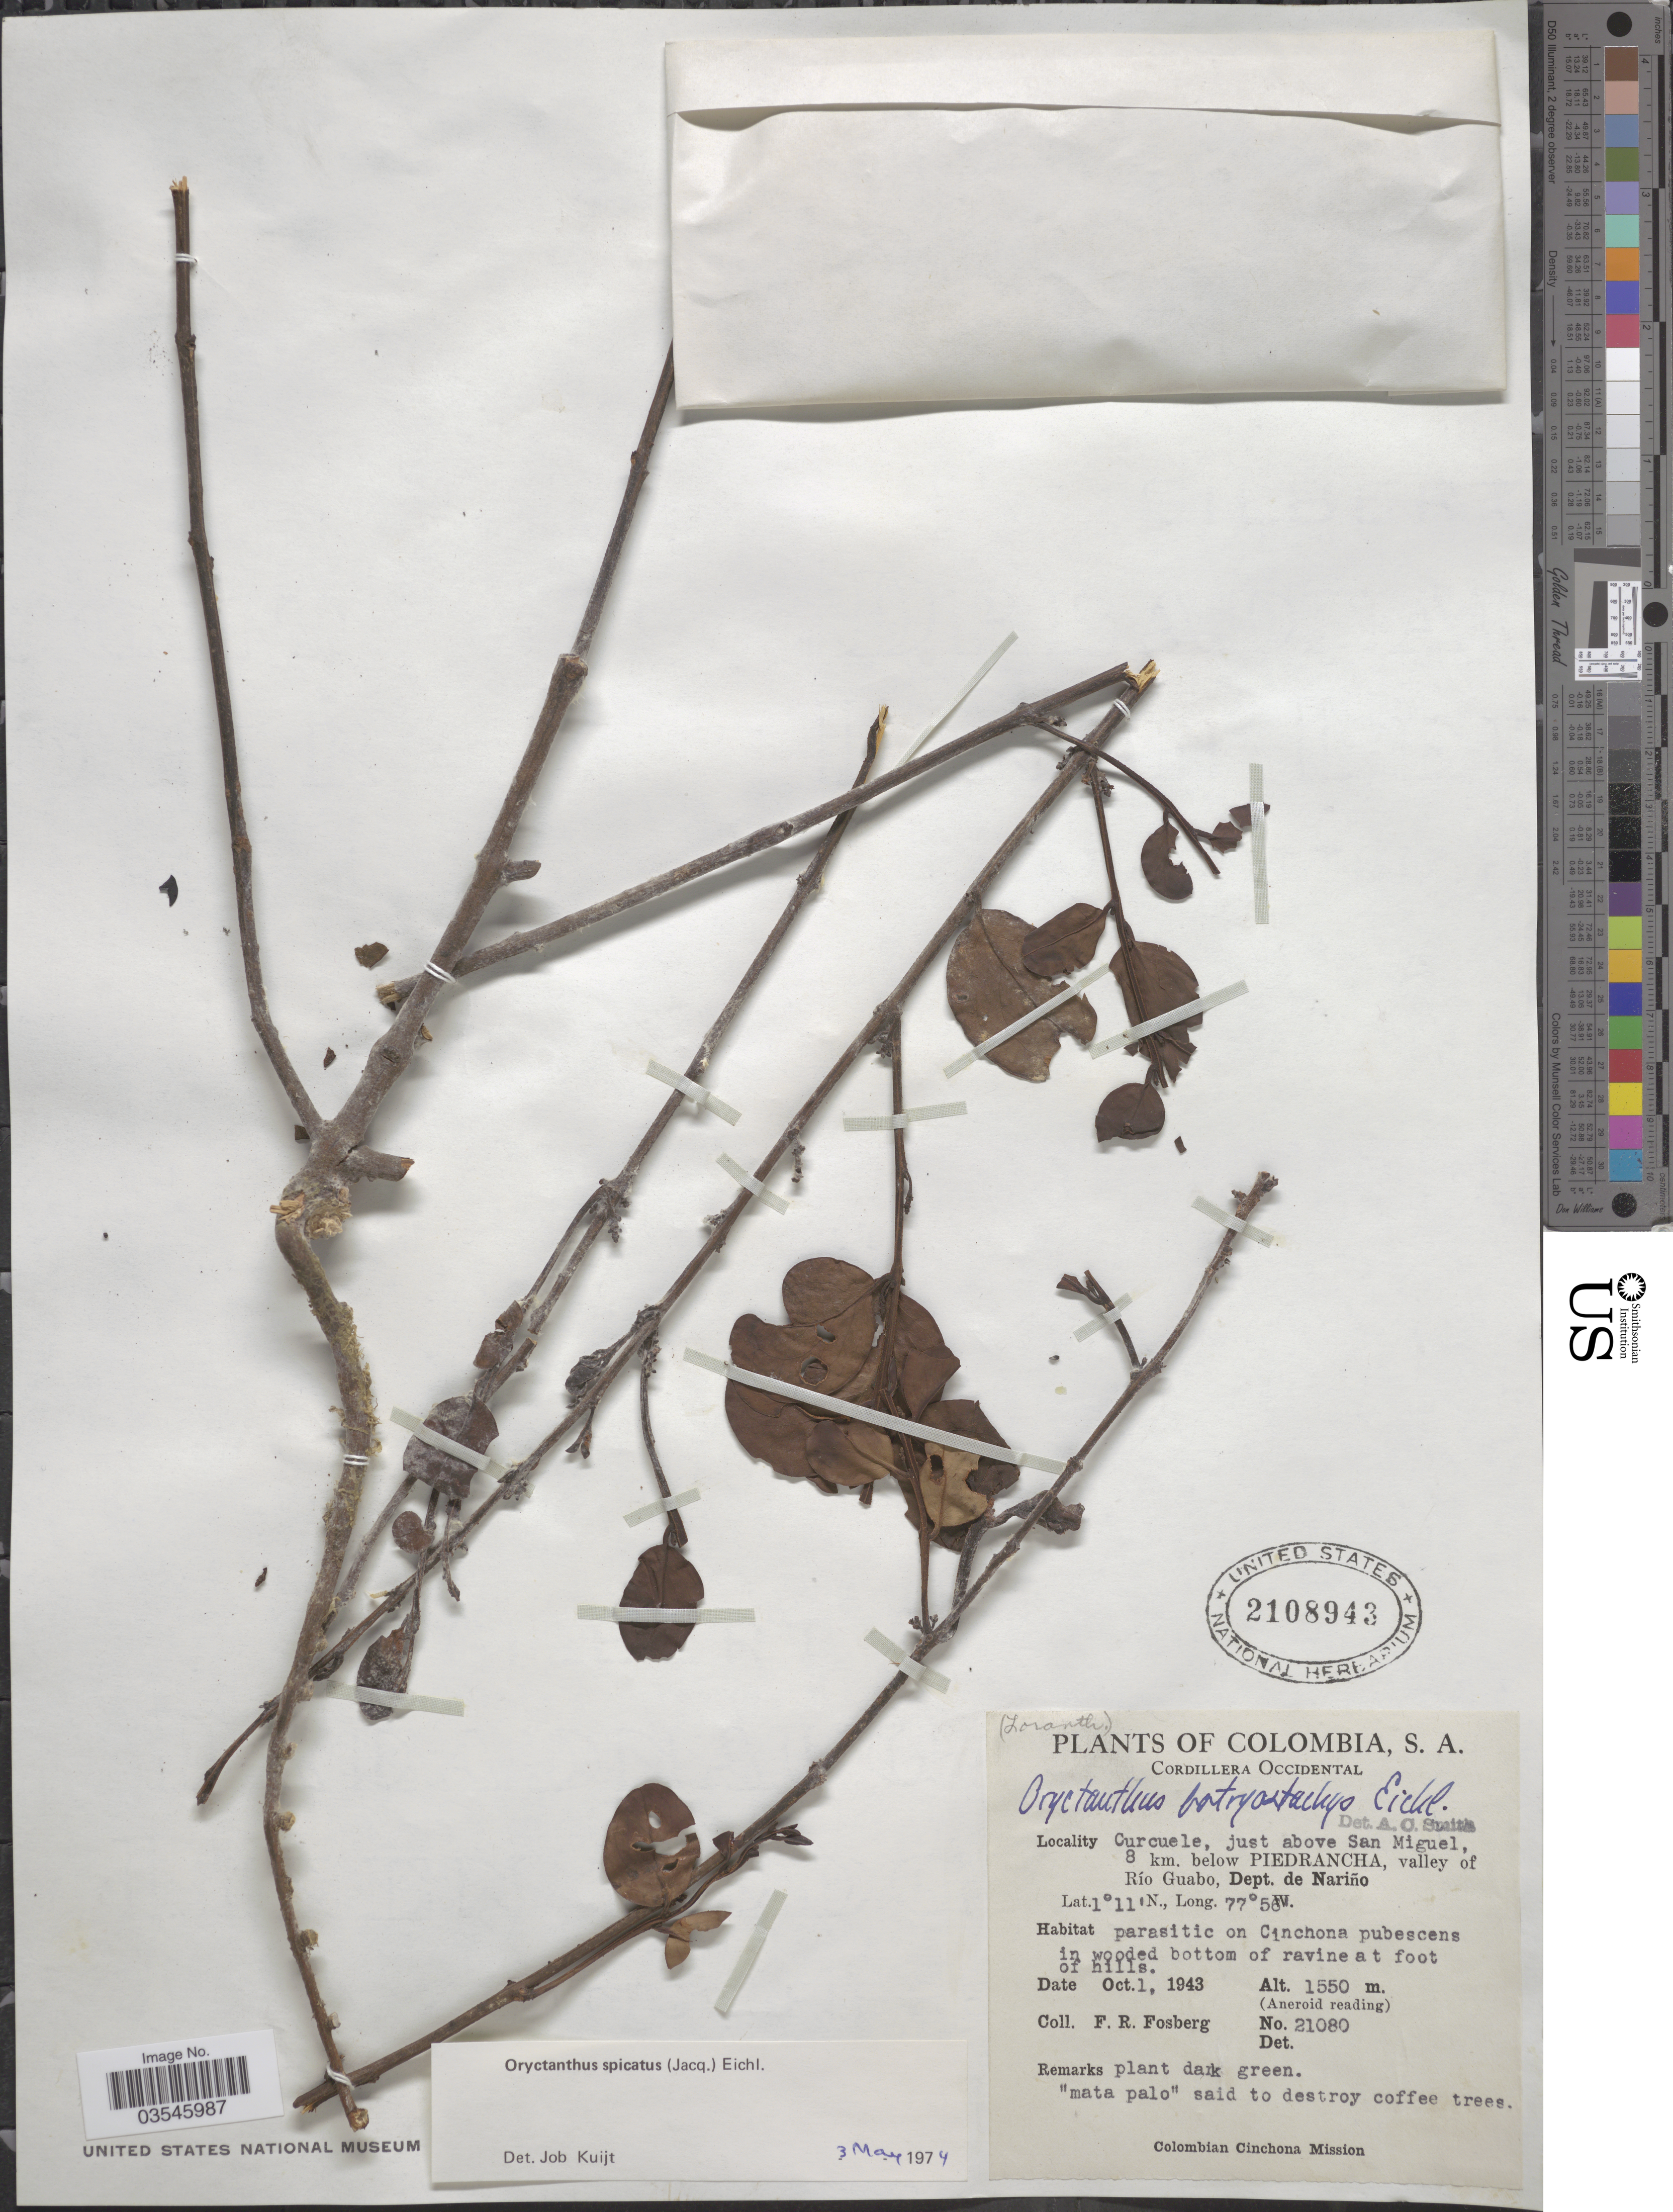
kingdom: Plantae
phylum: Tracheophyta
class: Magnoliopsida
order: Santalales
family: Loranthaceae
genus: Oryctanthus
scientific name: Oryctanthus spicatus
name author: (Jacq.) Eichler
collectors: F. R. Fosberg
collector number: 21080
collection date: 1943-10-01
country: Colombia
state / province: Nariño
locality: Cordillera Occidental. Curcuele, just above San Miguel, 8 km. below Piedrancha, valley of Río Guabo, Dept. de Nariño.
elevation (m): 1550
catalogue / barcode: US 2108943